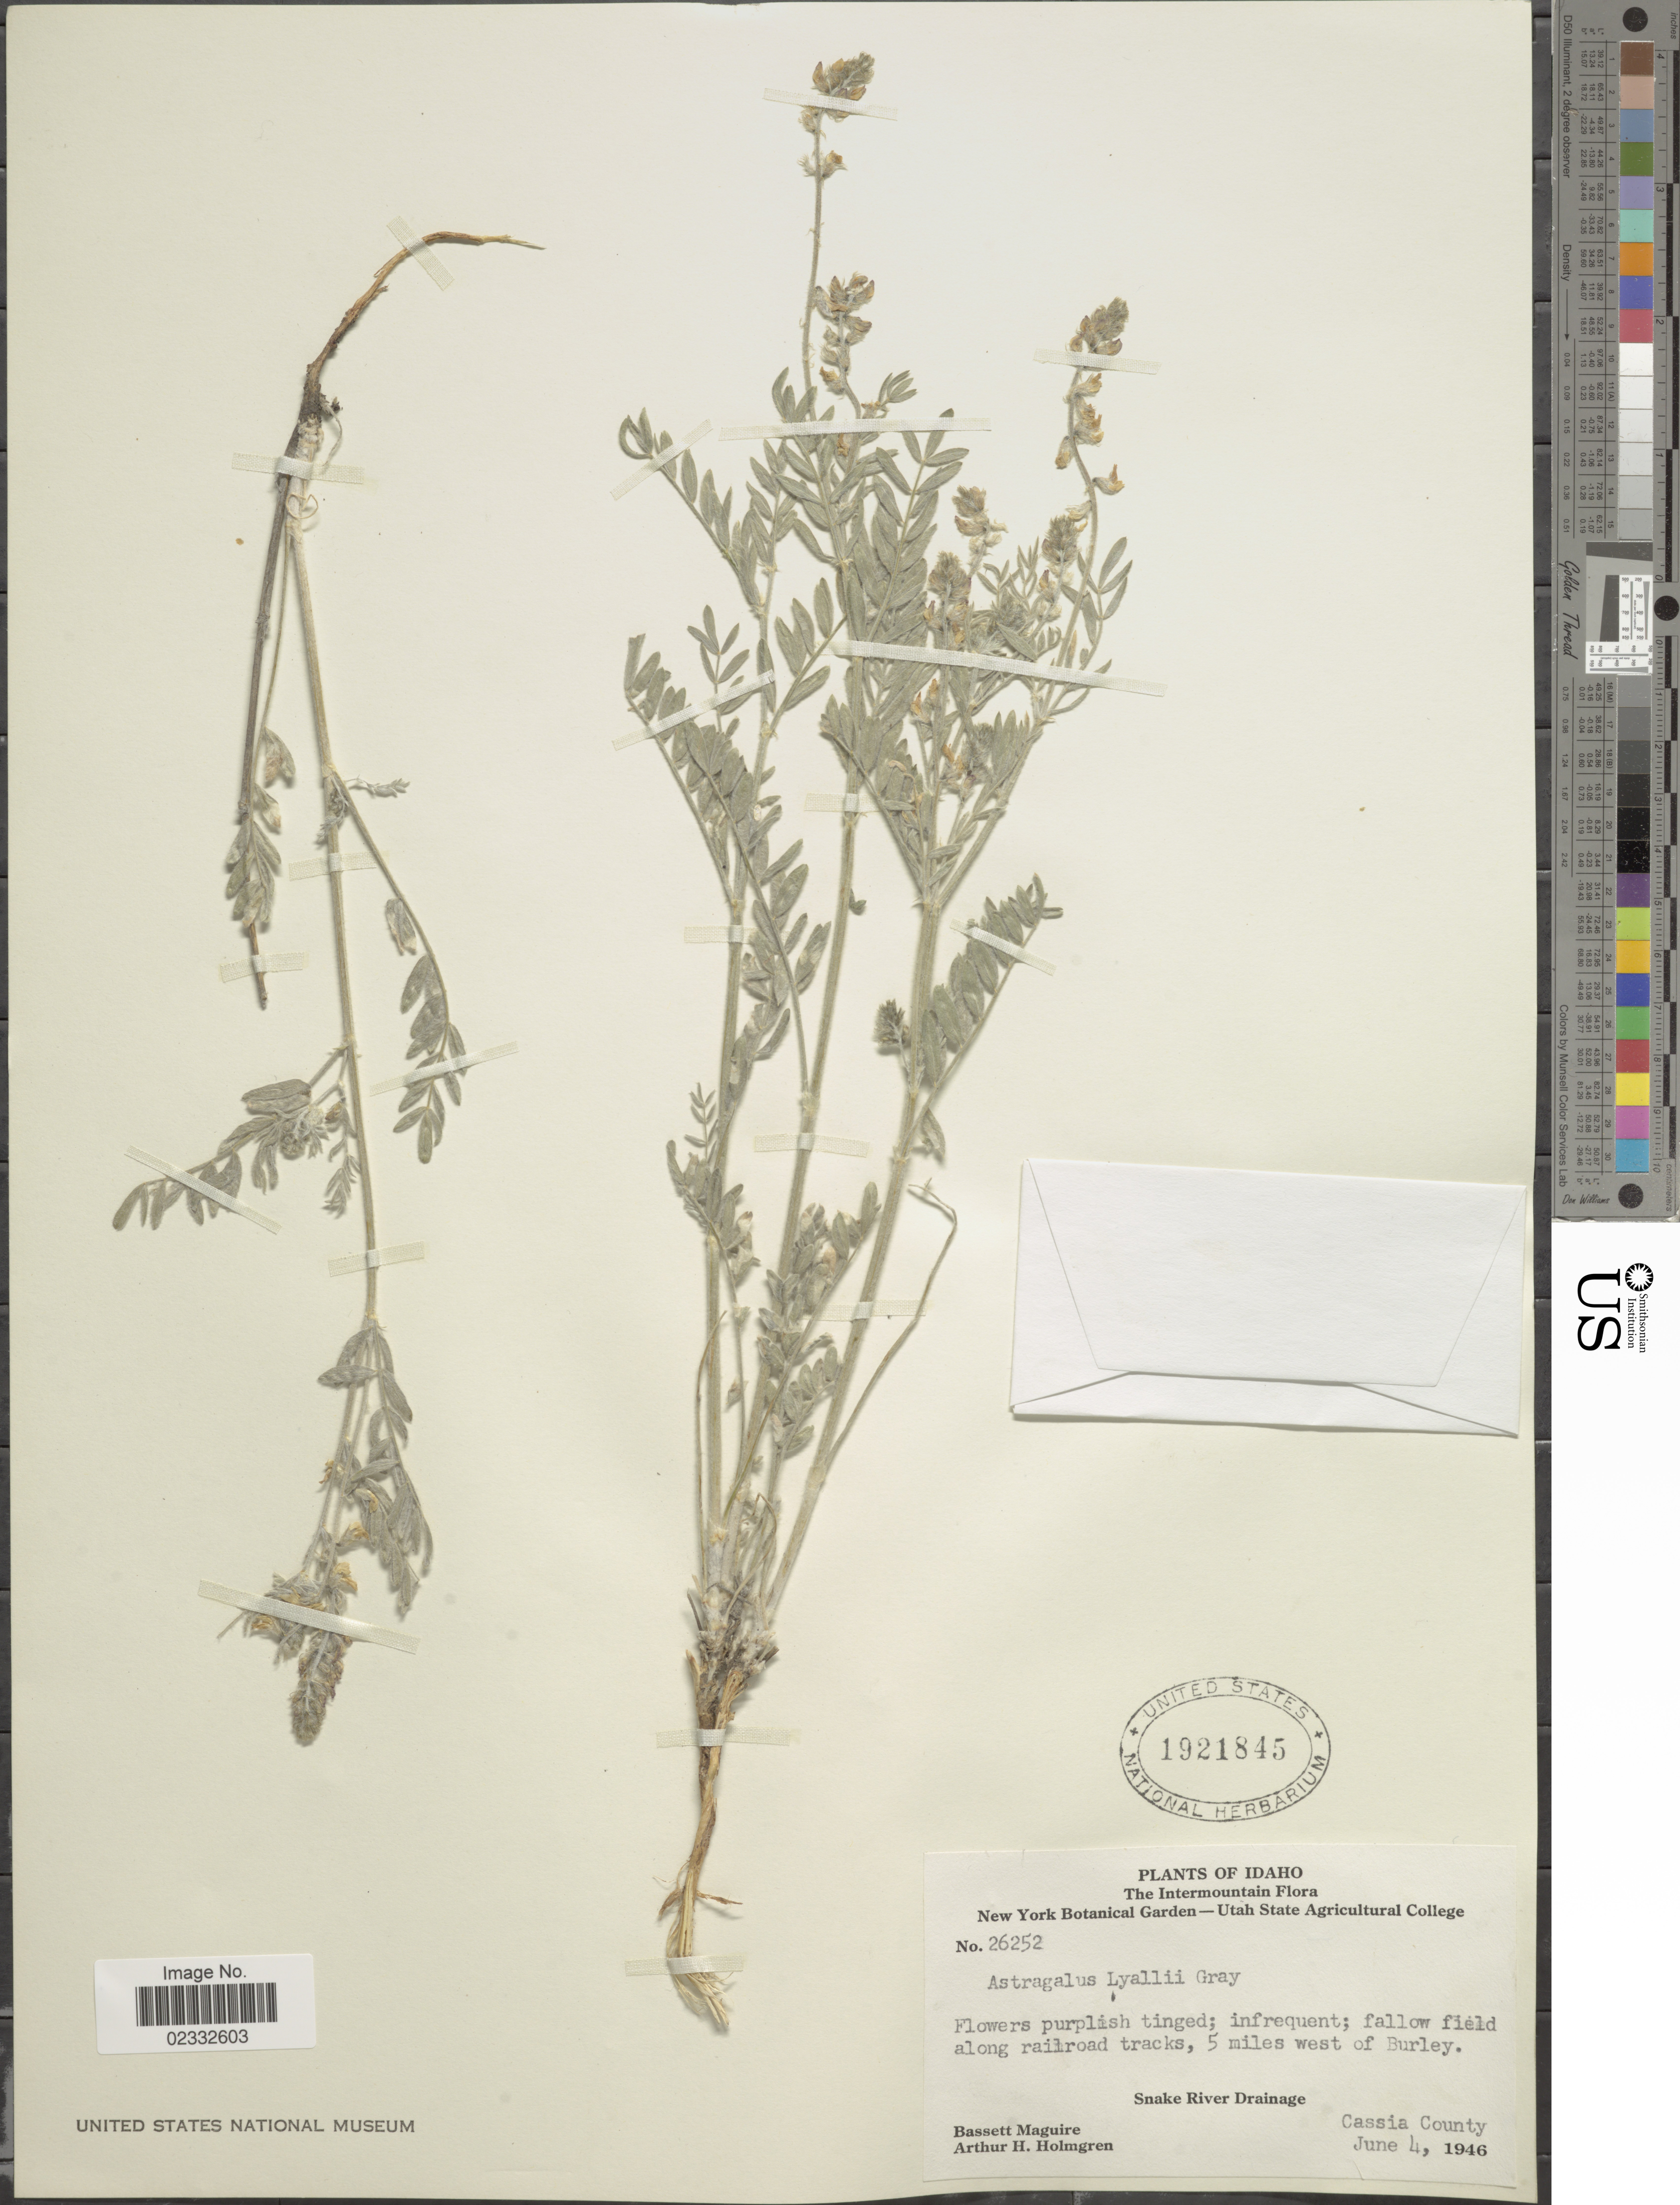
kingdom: Plantae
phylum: Tracheophyta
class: Magnoliopsida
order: Fabales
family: Fabaceae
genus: Astragalus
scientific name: Astragalus lyallii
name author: A. Gray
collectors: B. Maguire & A. H. Holmgren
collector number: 26252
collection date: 1946-06-04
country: United States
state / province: Idaho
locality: The Intermountain. along railroad tracks, 5 miles west of Burley. Cassia County. Snake River Drainage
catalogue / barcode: US 1921845